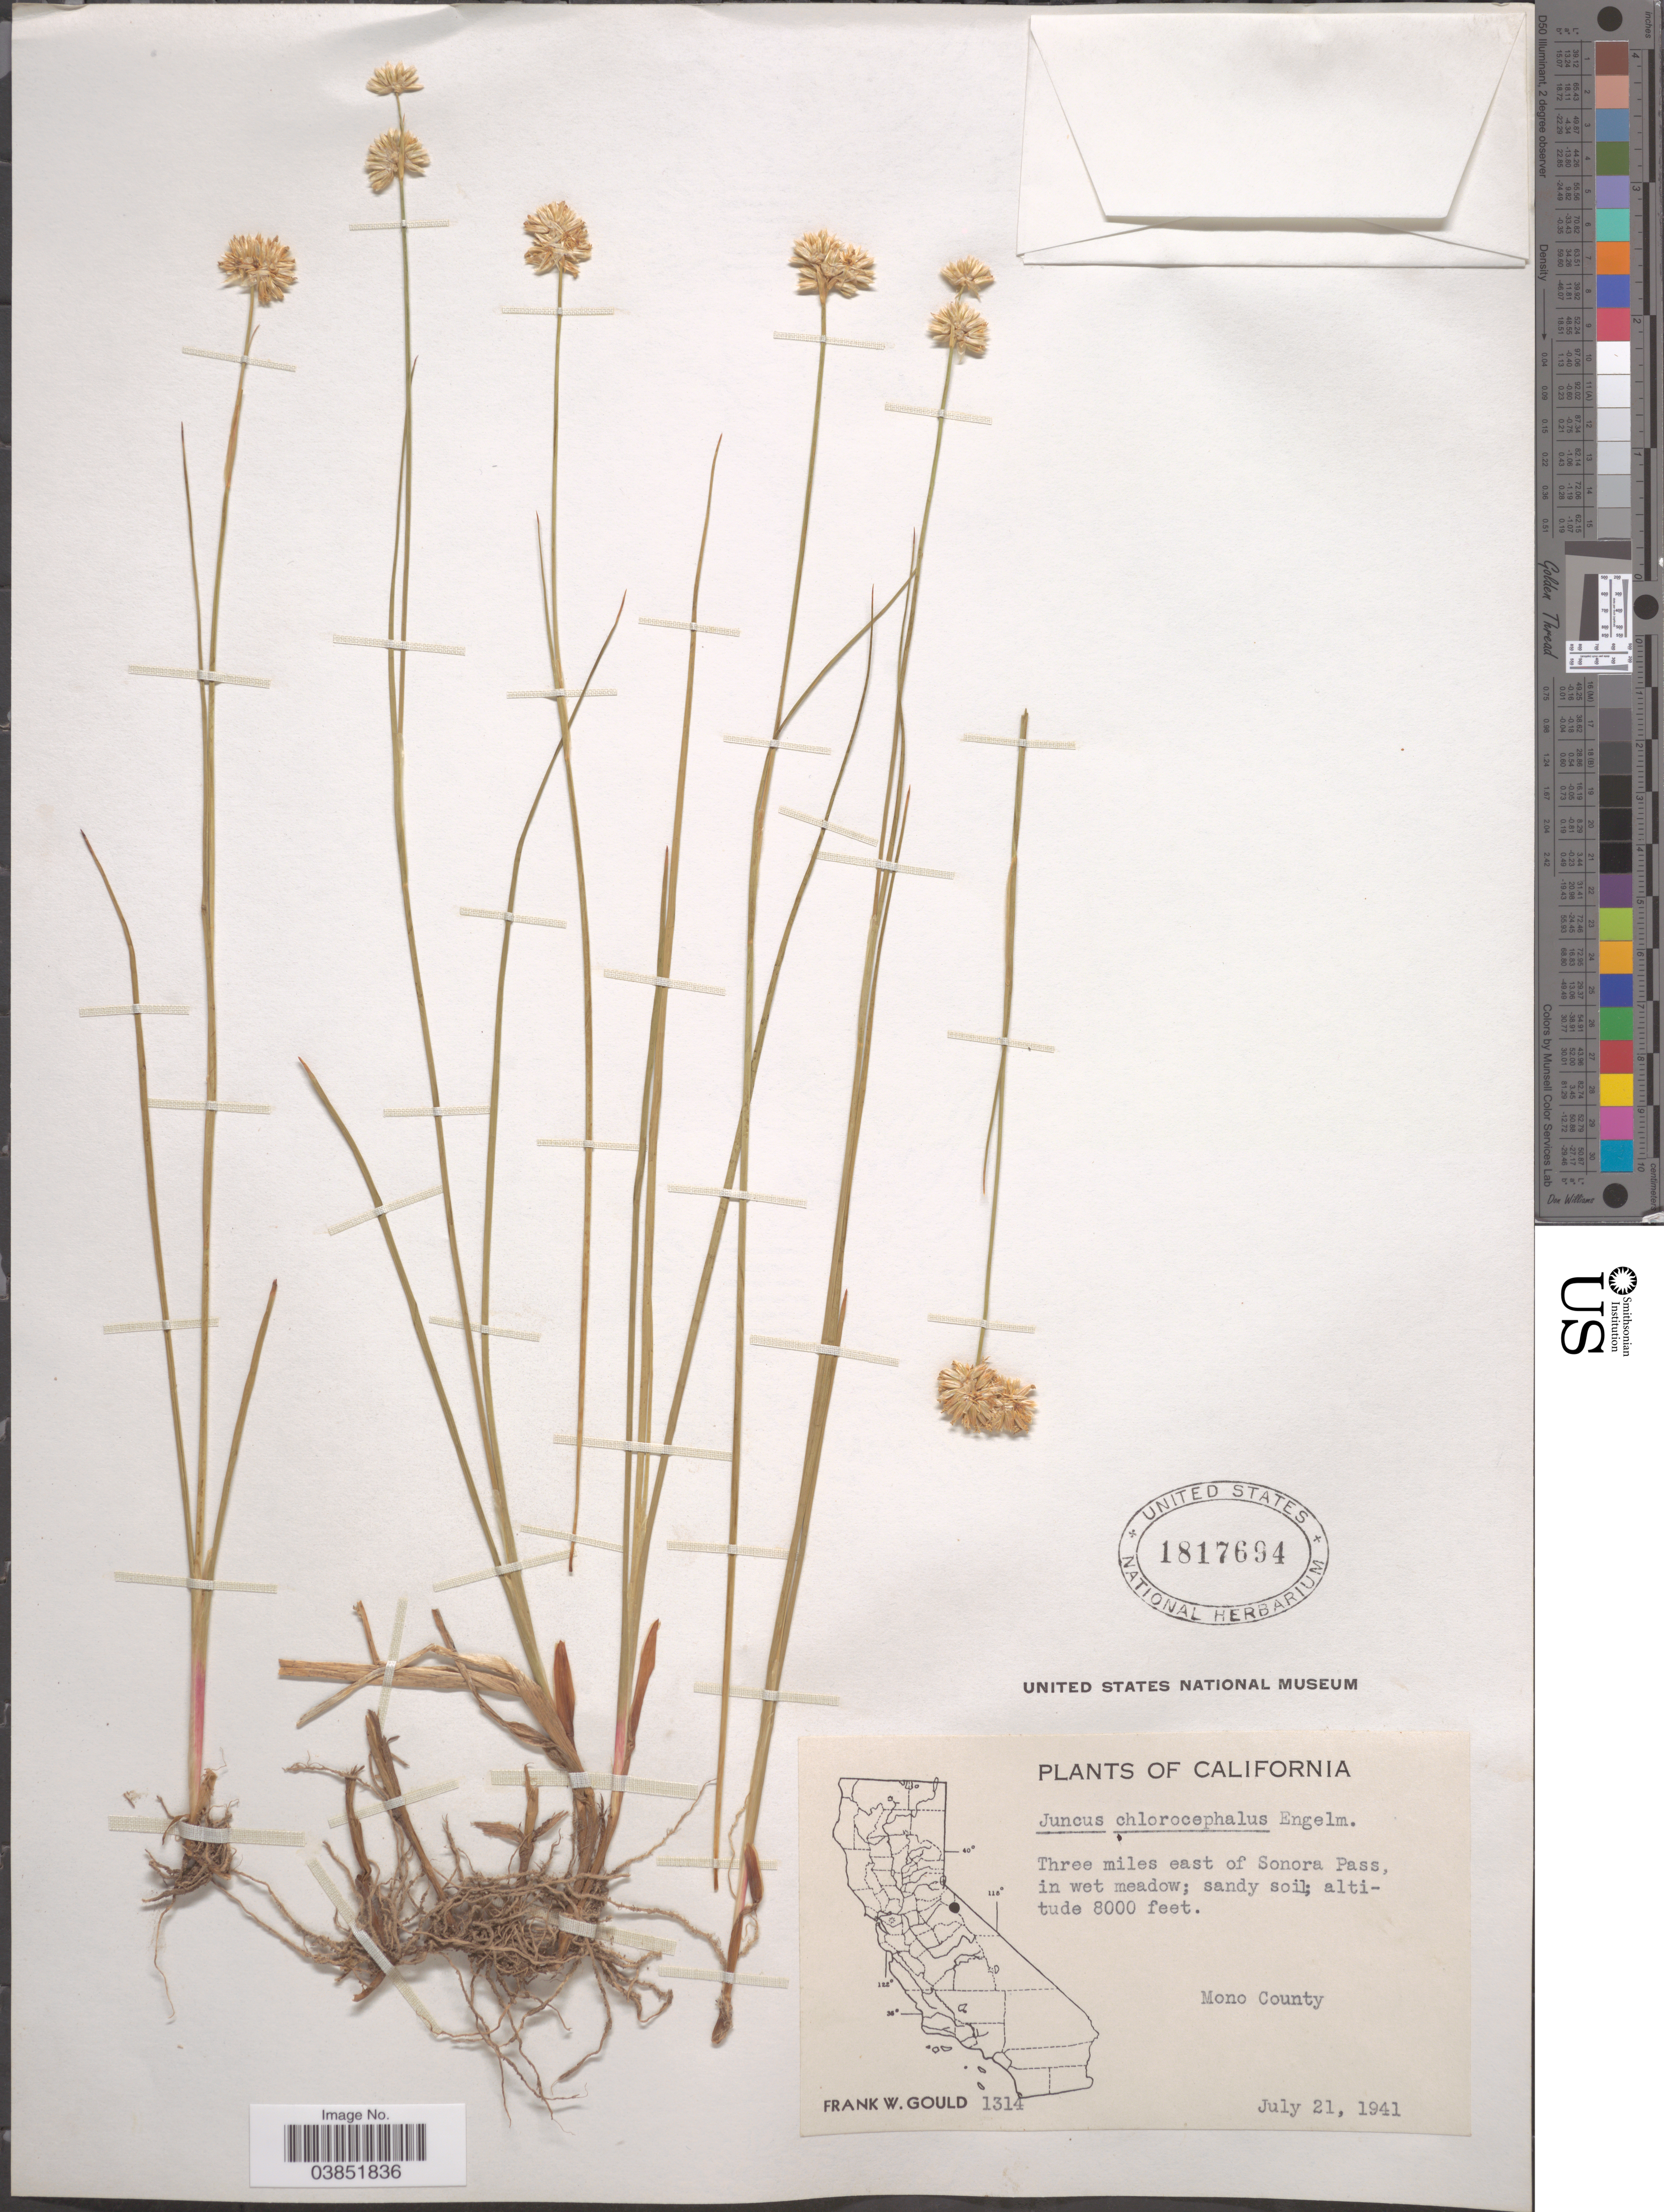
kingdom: Plantae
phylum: Tracheophyta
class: Liliopsida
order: Poales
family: Juncaceae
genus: Juncus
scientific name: Juncus chlorocephalus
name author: Engelm.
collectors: F. W. Gould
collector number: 1314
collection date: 1941-07-21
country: United States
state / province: California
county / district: Mono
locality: Three miles east of Sonora Pass, in wet meadow. Mono County.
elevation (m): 2438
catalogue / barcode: US 1817694